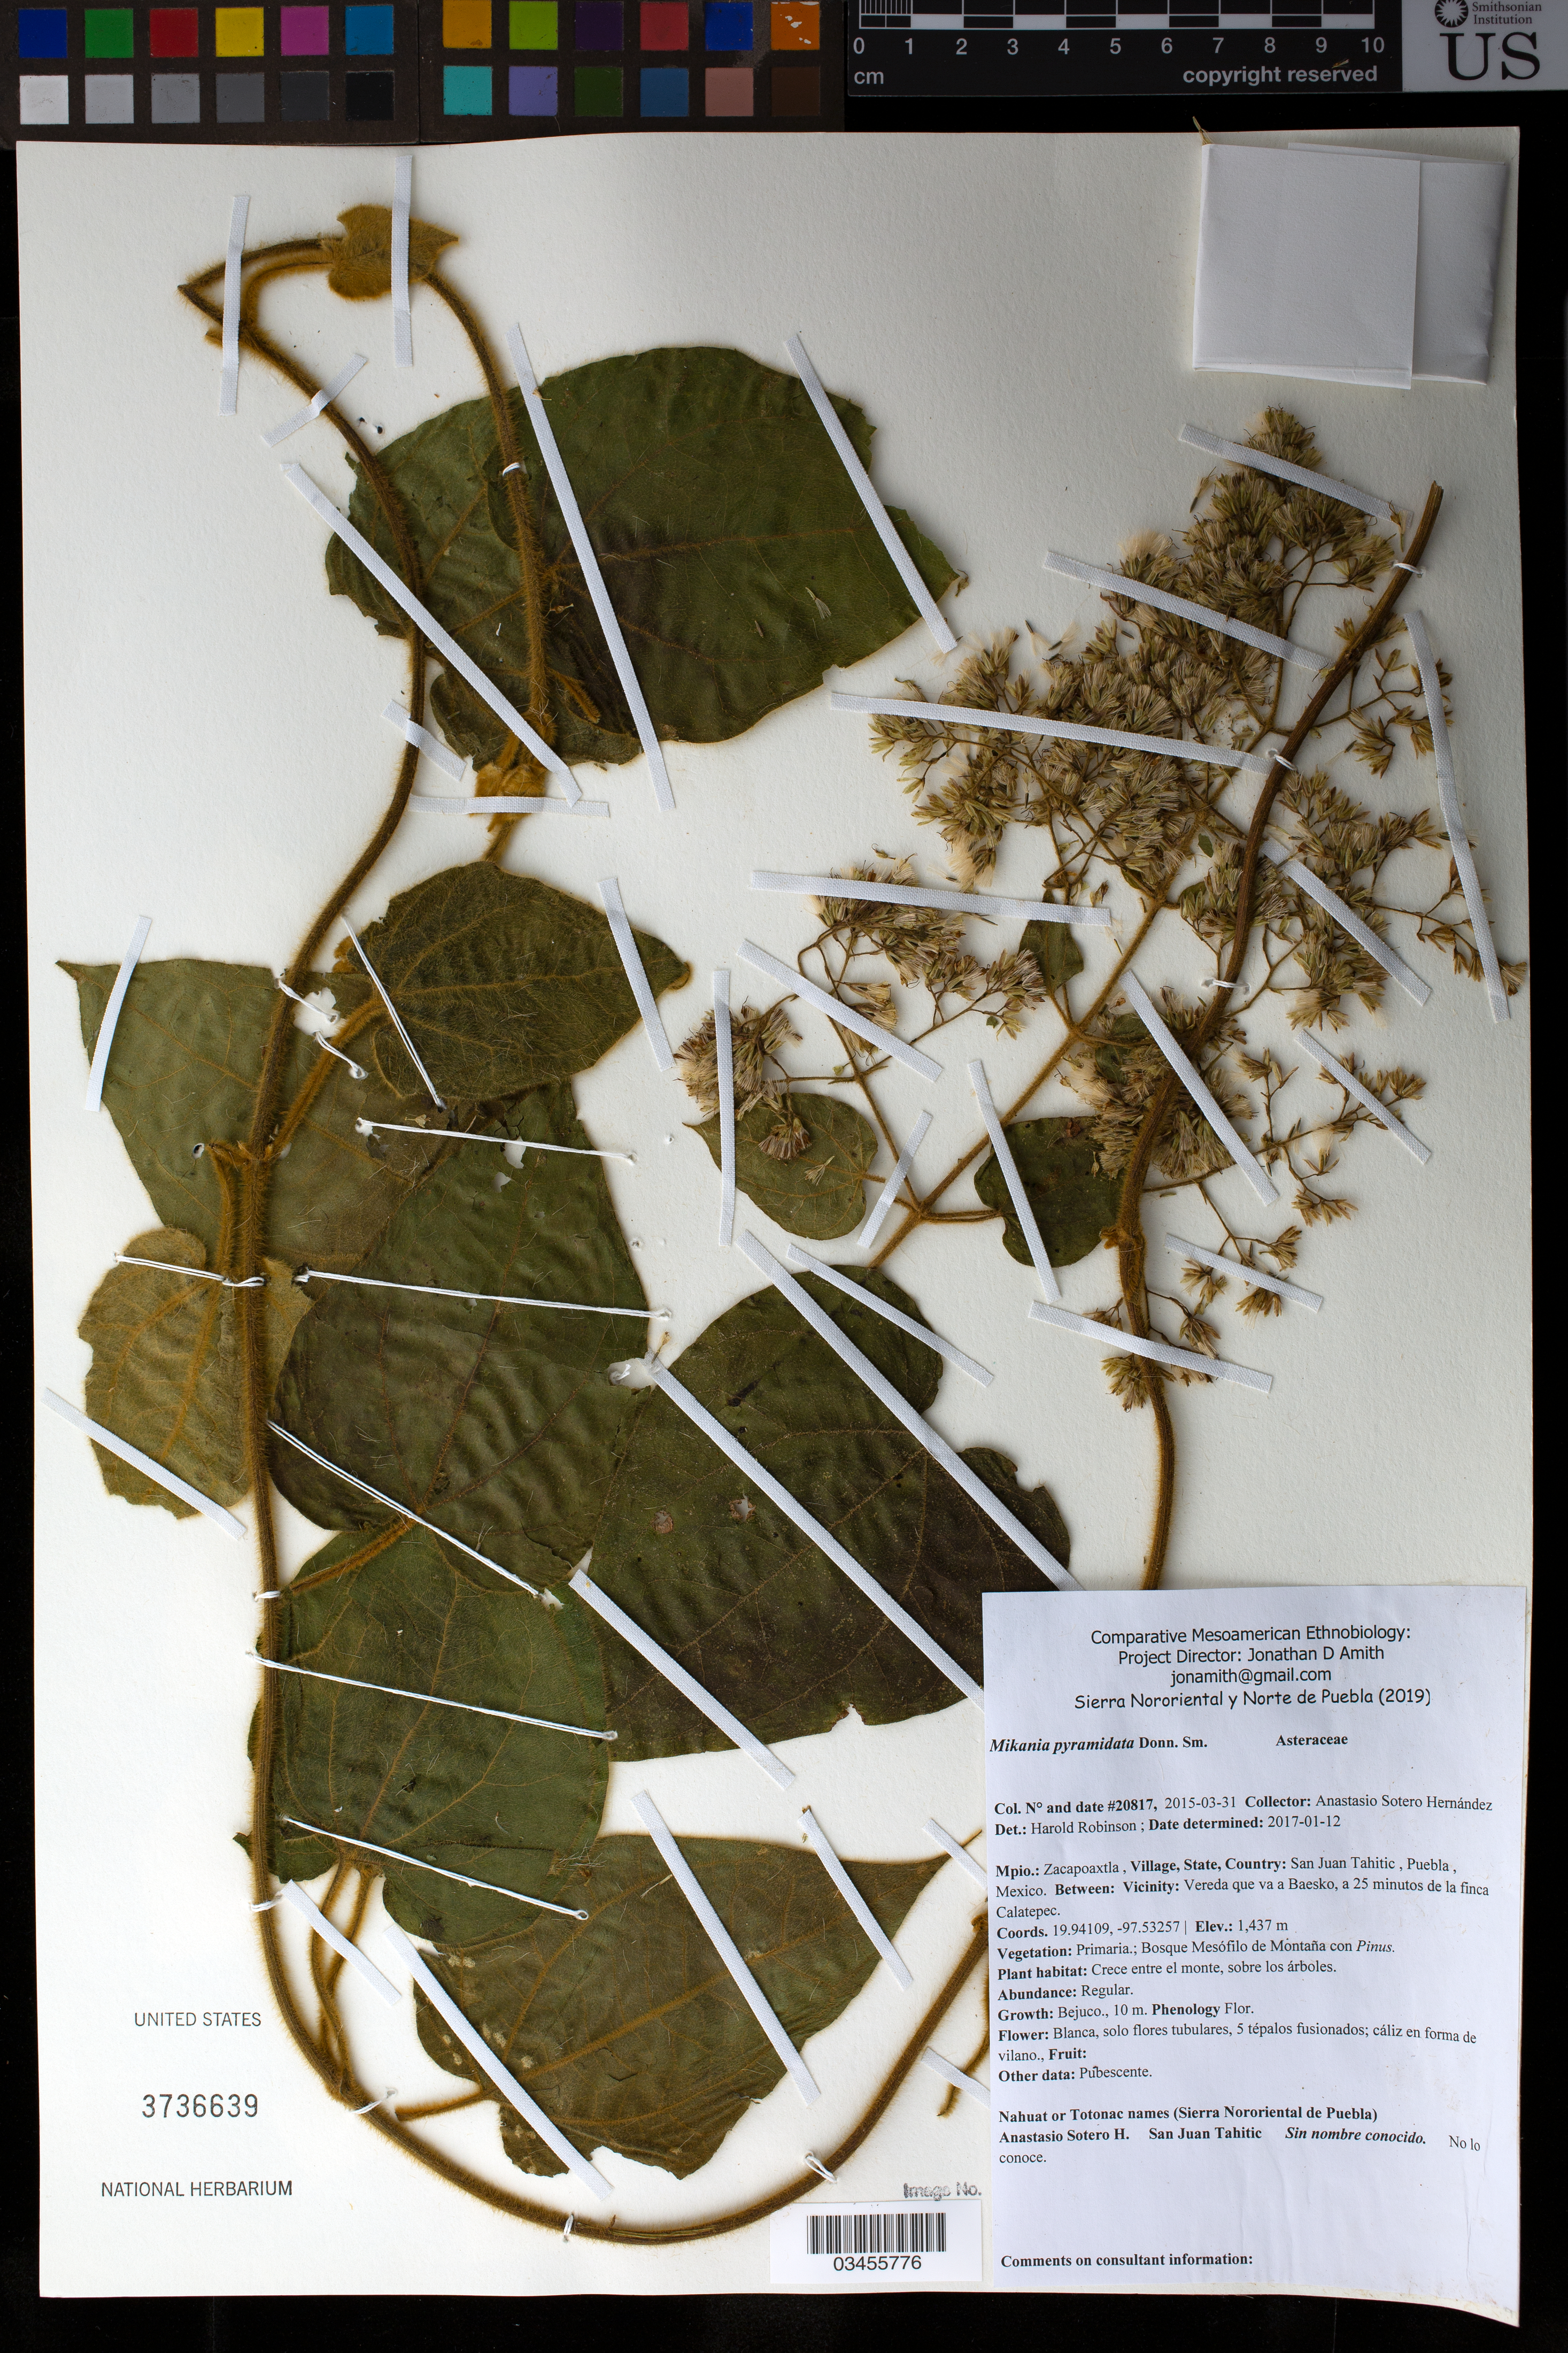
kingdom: Plantae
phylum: Tracheophyta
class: Magnoliopsida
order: Asterales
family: Asteraceae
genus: Mikania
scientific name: Mikania pyramidata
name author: Donn. Sm.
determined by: Robinson, Harold E., (US)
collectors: A. Sotero H.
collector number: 20817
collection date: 2015-03-31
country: México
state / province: Puebla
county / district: Zacapoaxtla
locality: PUEBLO: San Juan Tahitic; LOCALIDAD EXACTA: Vereda que va a Baesko, a 25 minutos de la finca Calatepec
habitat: Bosque mesófilo de montaña con Pinus | Crece entre el monte, sobre los árboles.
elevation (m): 1437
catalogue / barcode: US 3736639